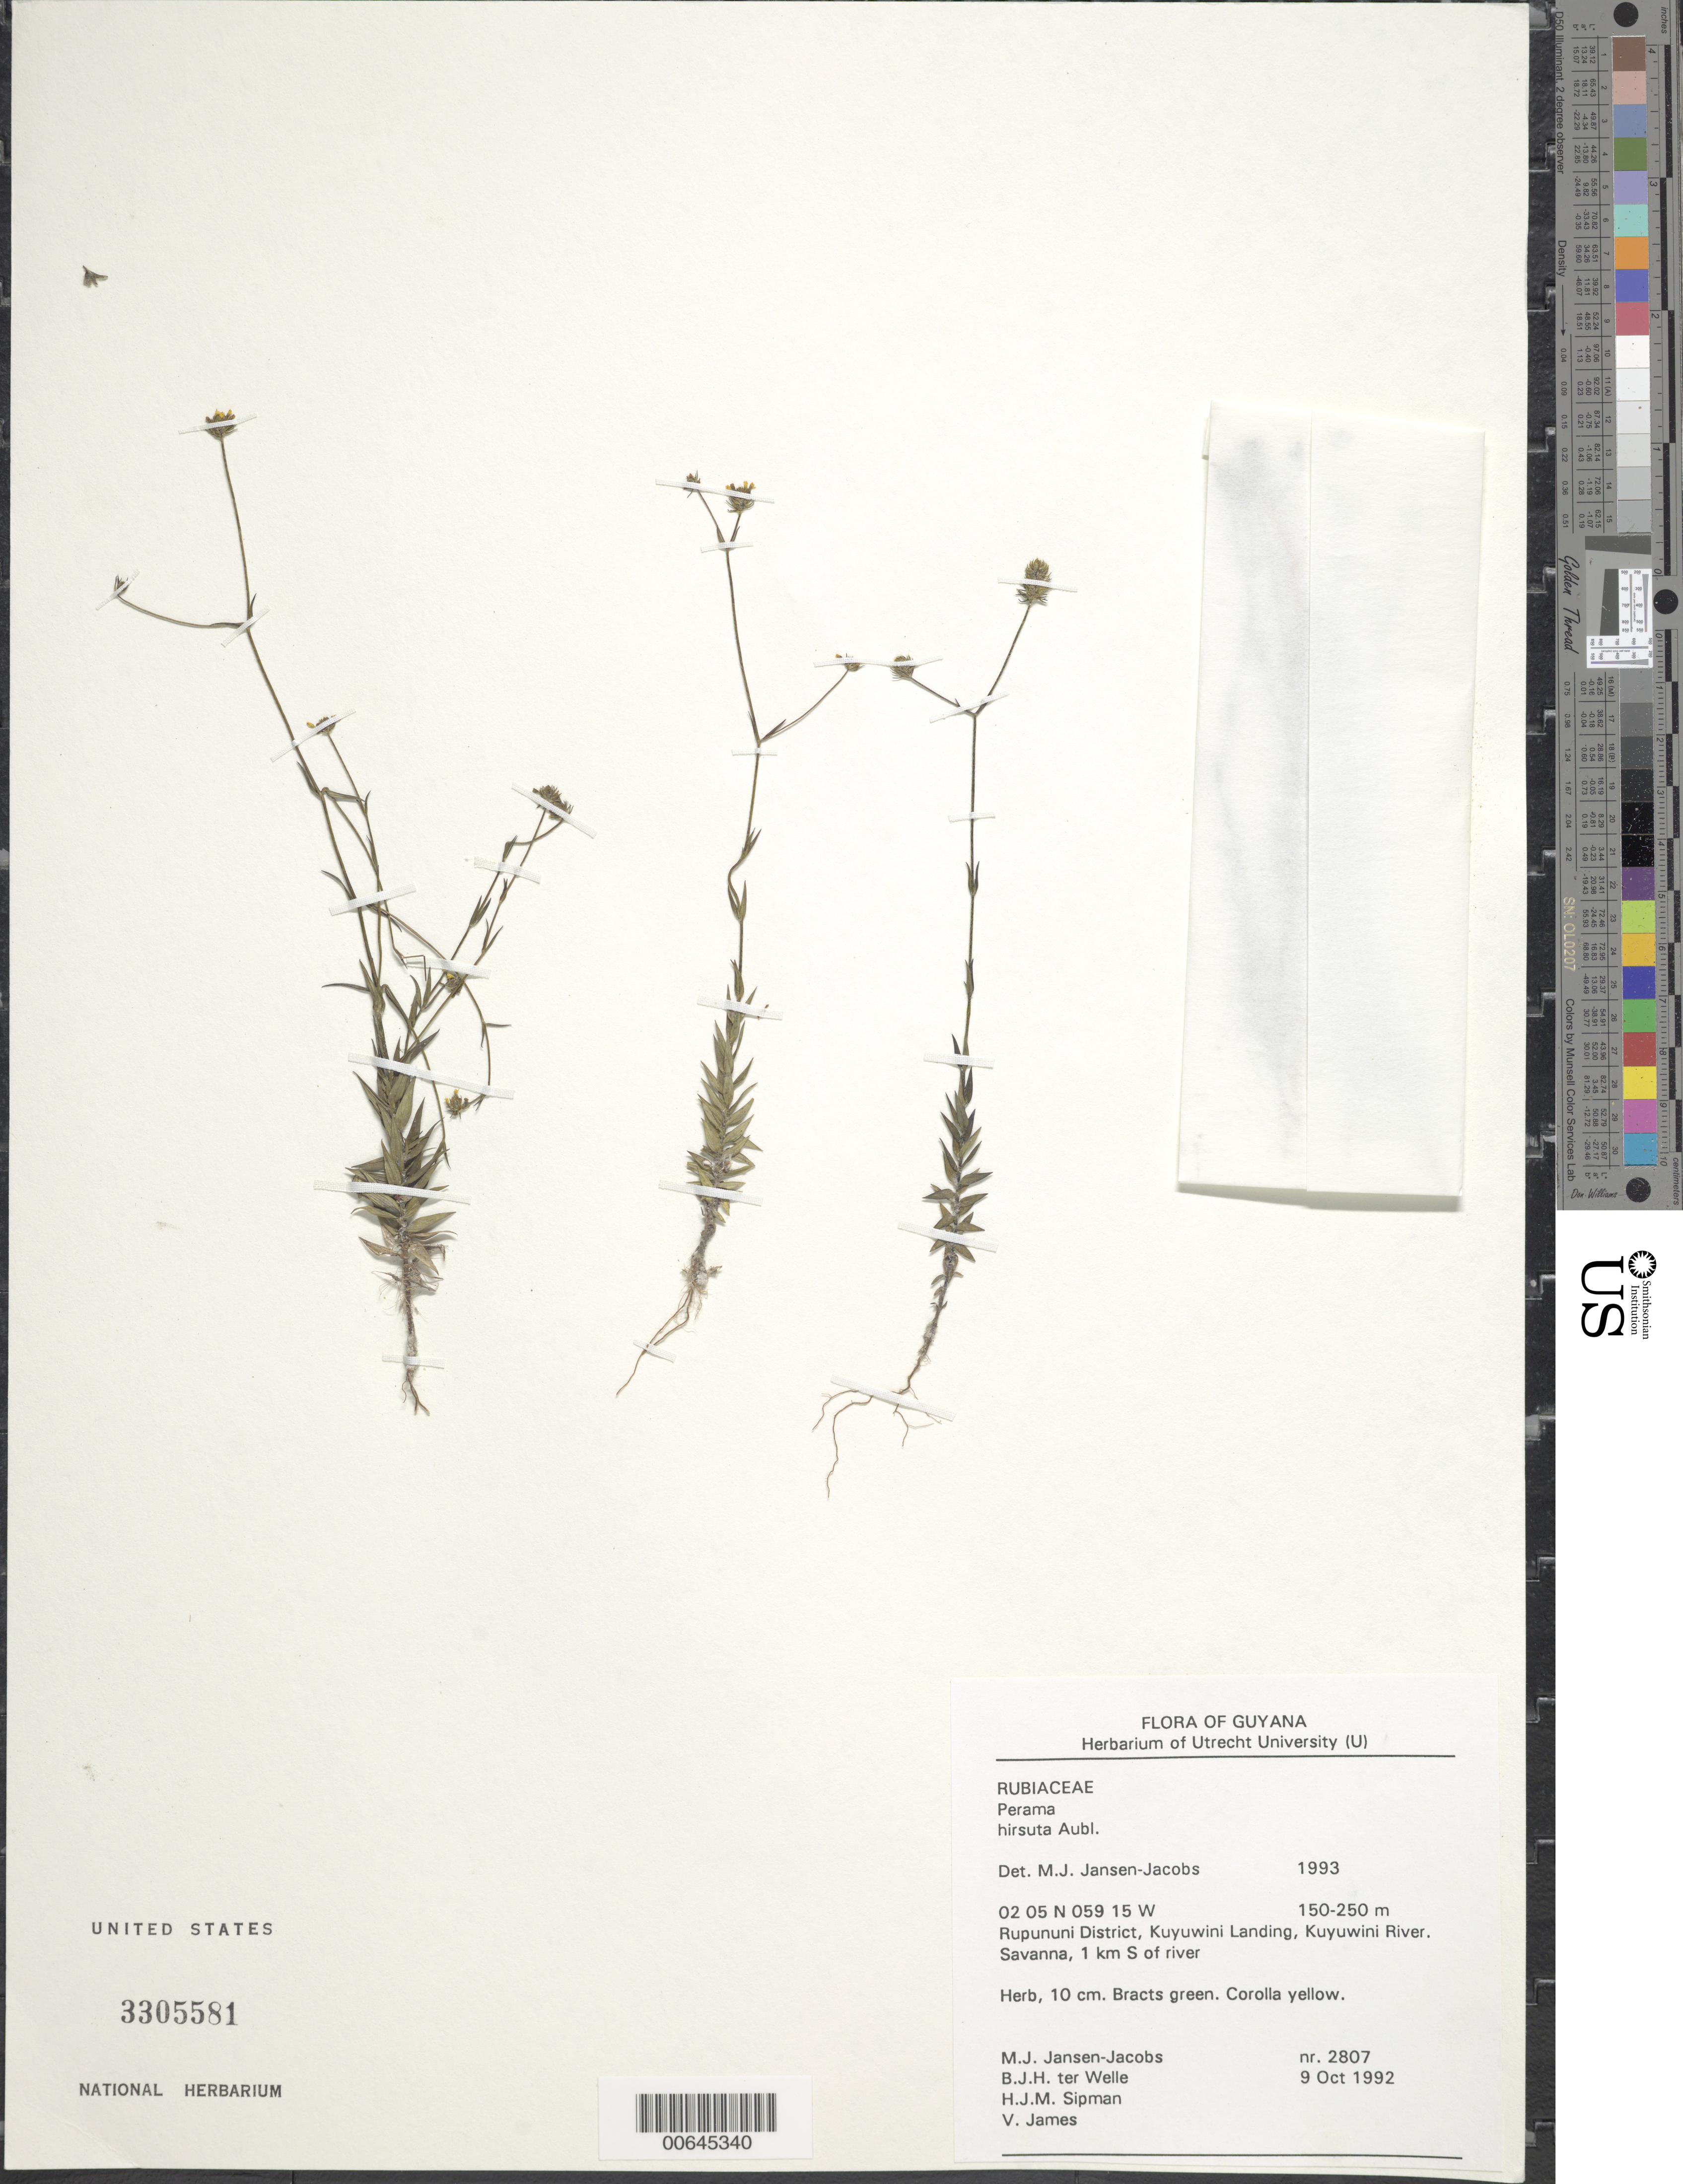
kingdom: Plantae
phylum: Tracheophyta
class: Magnoliopsida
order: Gentianales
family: Rubiaceae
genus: Perama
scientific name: Perama hirsuta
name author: Aubl.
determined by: Jansen-Jacobs, M. J., (U), Nationaal Herbarium Nederland, Utrecht University branch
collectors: M. J. Jansen-Jacobs, B. Welle, H. J. M. Sipman & V. James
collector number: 2807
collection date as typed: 9-Oct-92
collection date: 1992-10-09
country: Guyana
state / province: U. Takutu-U. Essequibo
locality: Kuyuwini Landing, Kuyuwini River, Rupununi District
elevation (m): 150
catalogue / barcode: US 3305581